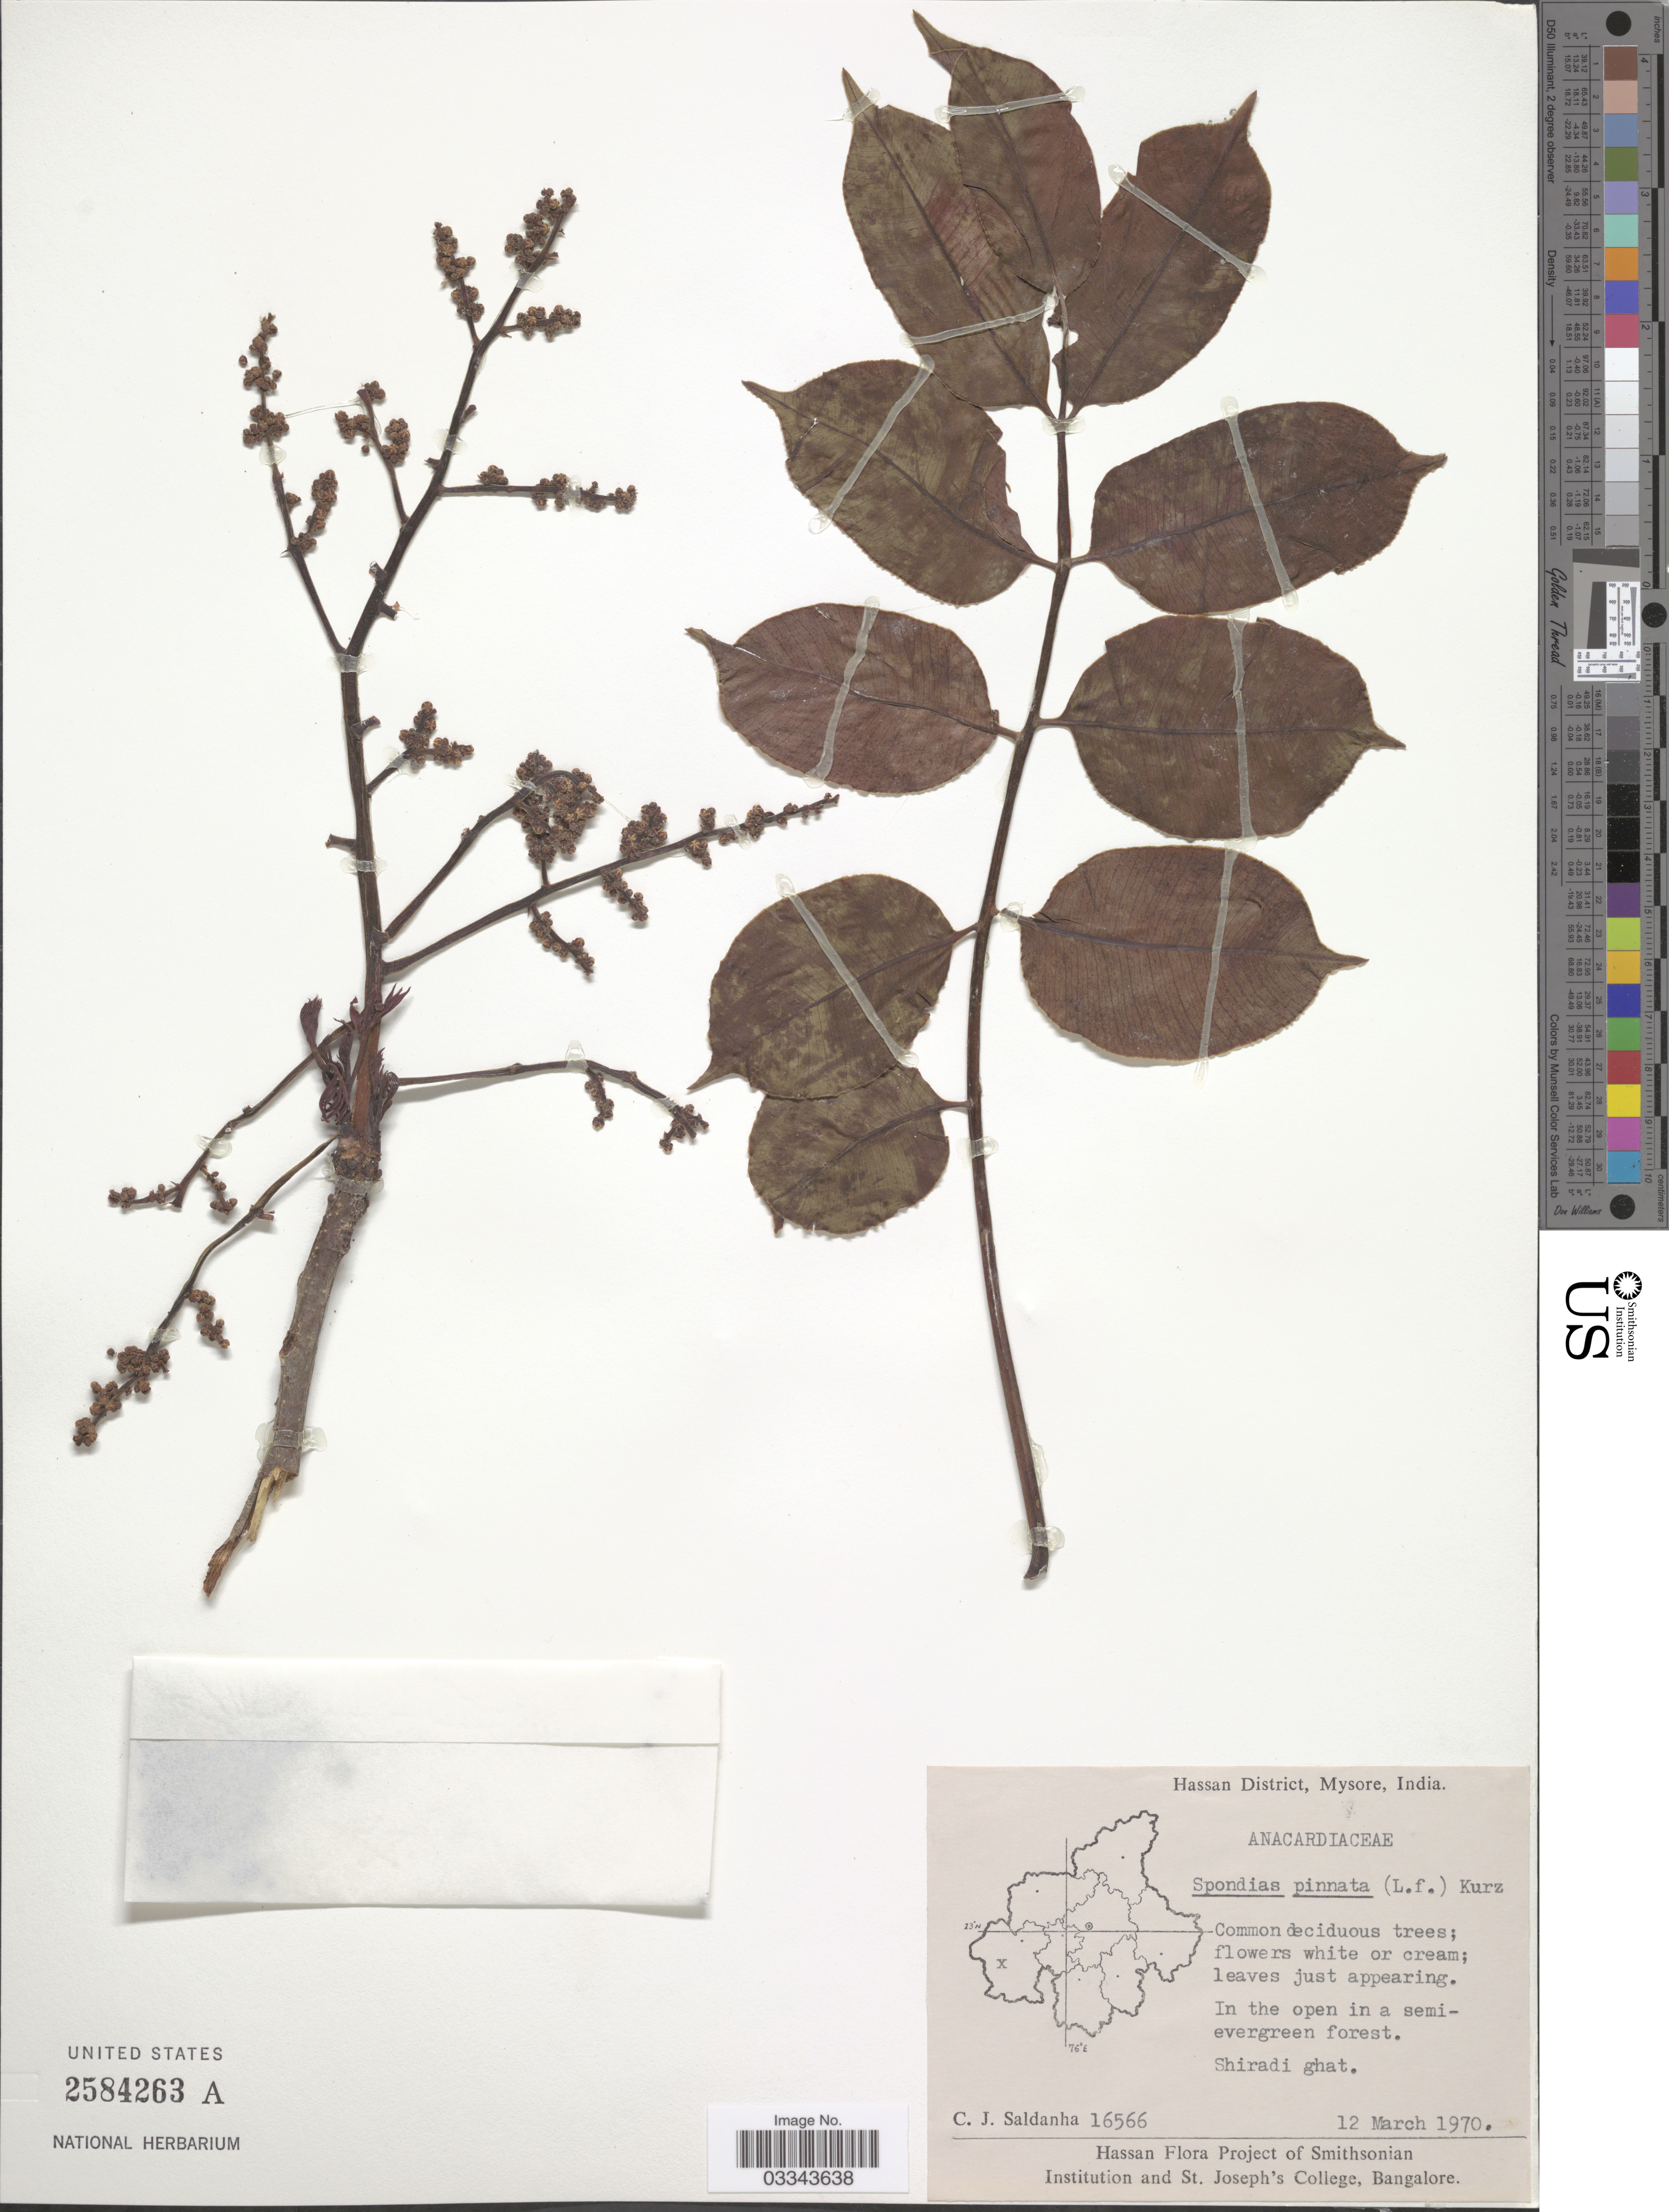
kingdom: Plantae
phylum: Tracheophyta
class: Magnoliopsida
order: Sapindales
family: Anacardiaceae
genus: Spondias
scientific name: Spondias pinnata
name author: (L. f.) Kurz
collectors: C. J. Saldanha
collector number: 16566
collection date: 1970-03-12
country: India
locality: Hassan District, Mysore. Shiradi ghat.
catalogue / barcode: US 2584263A